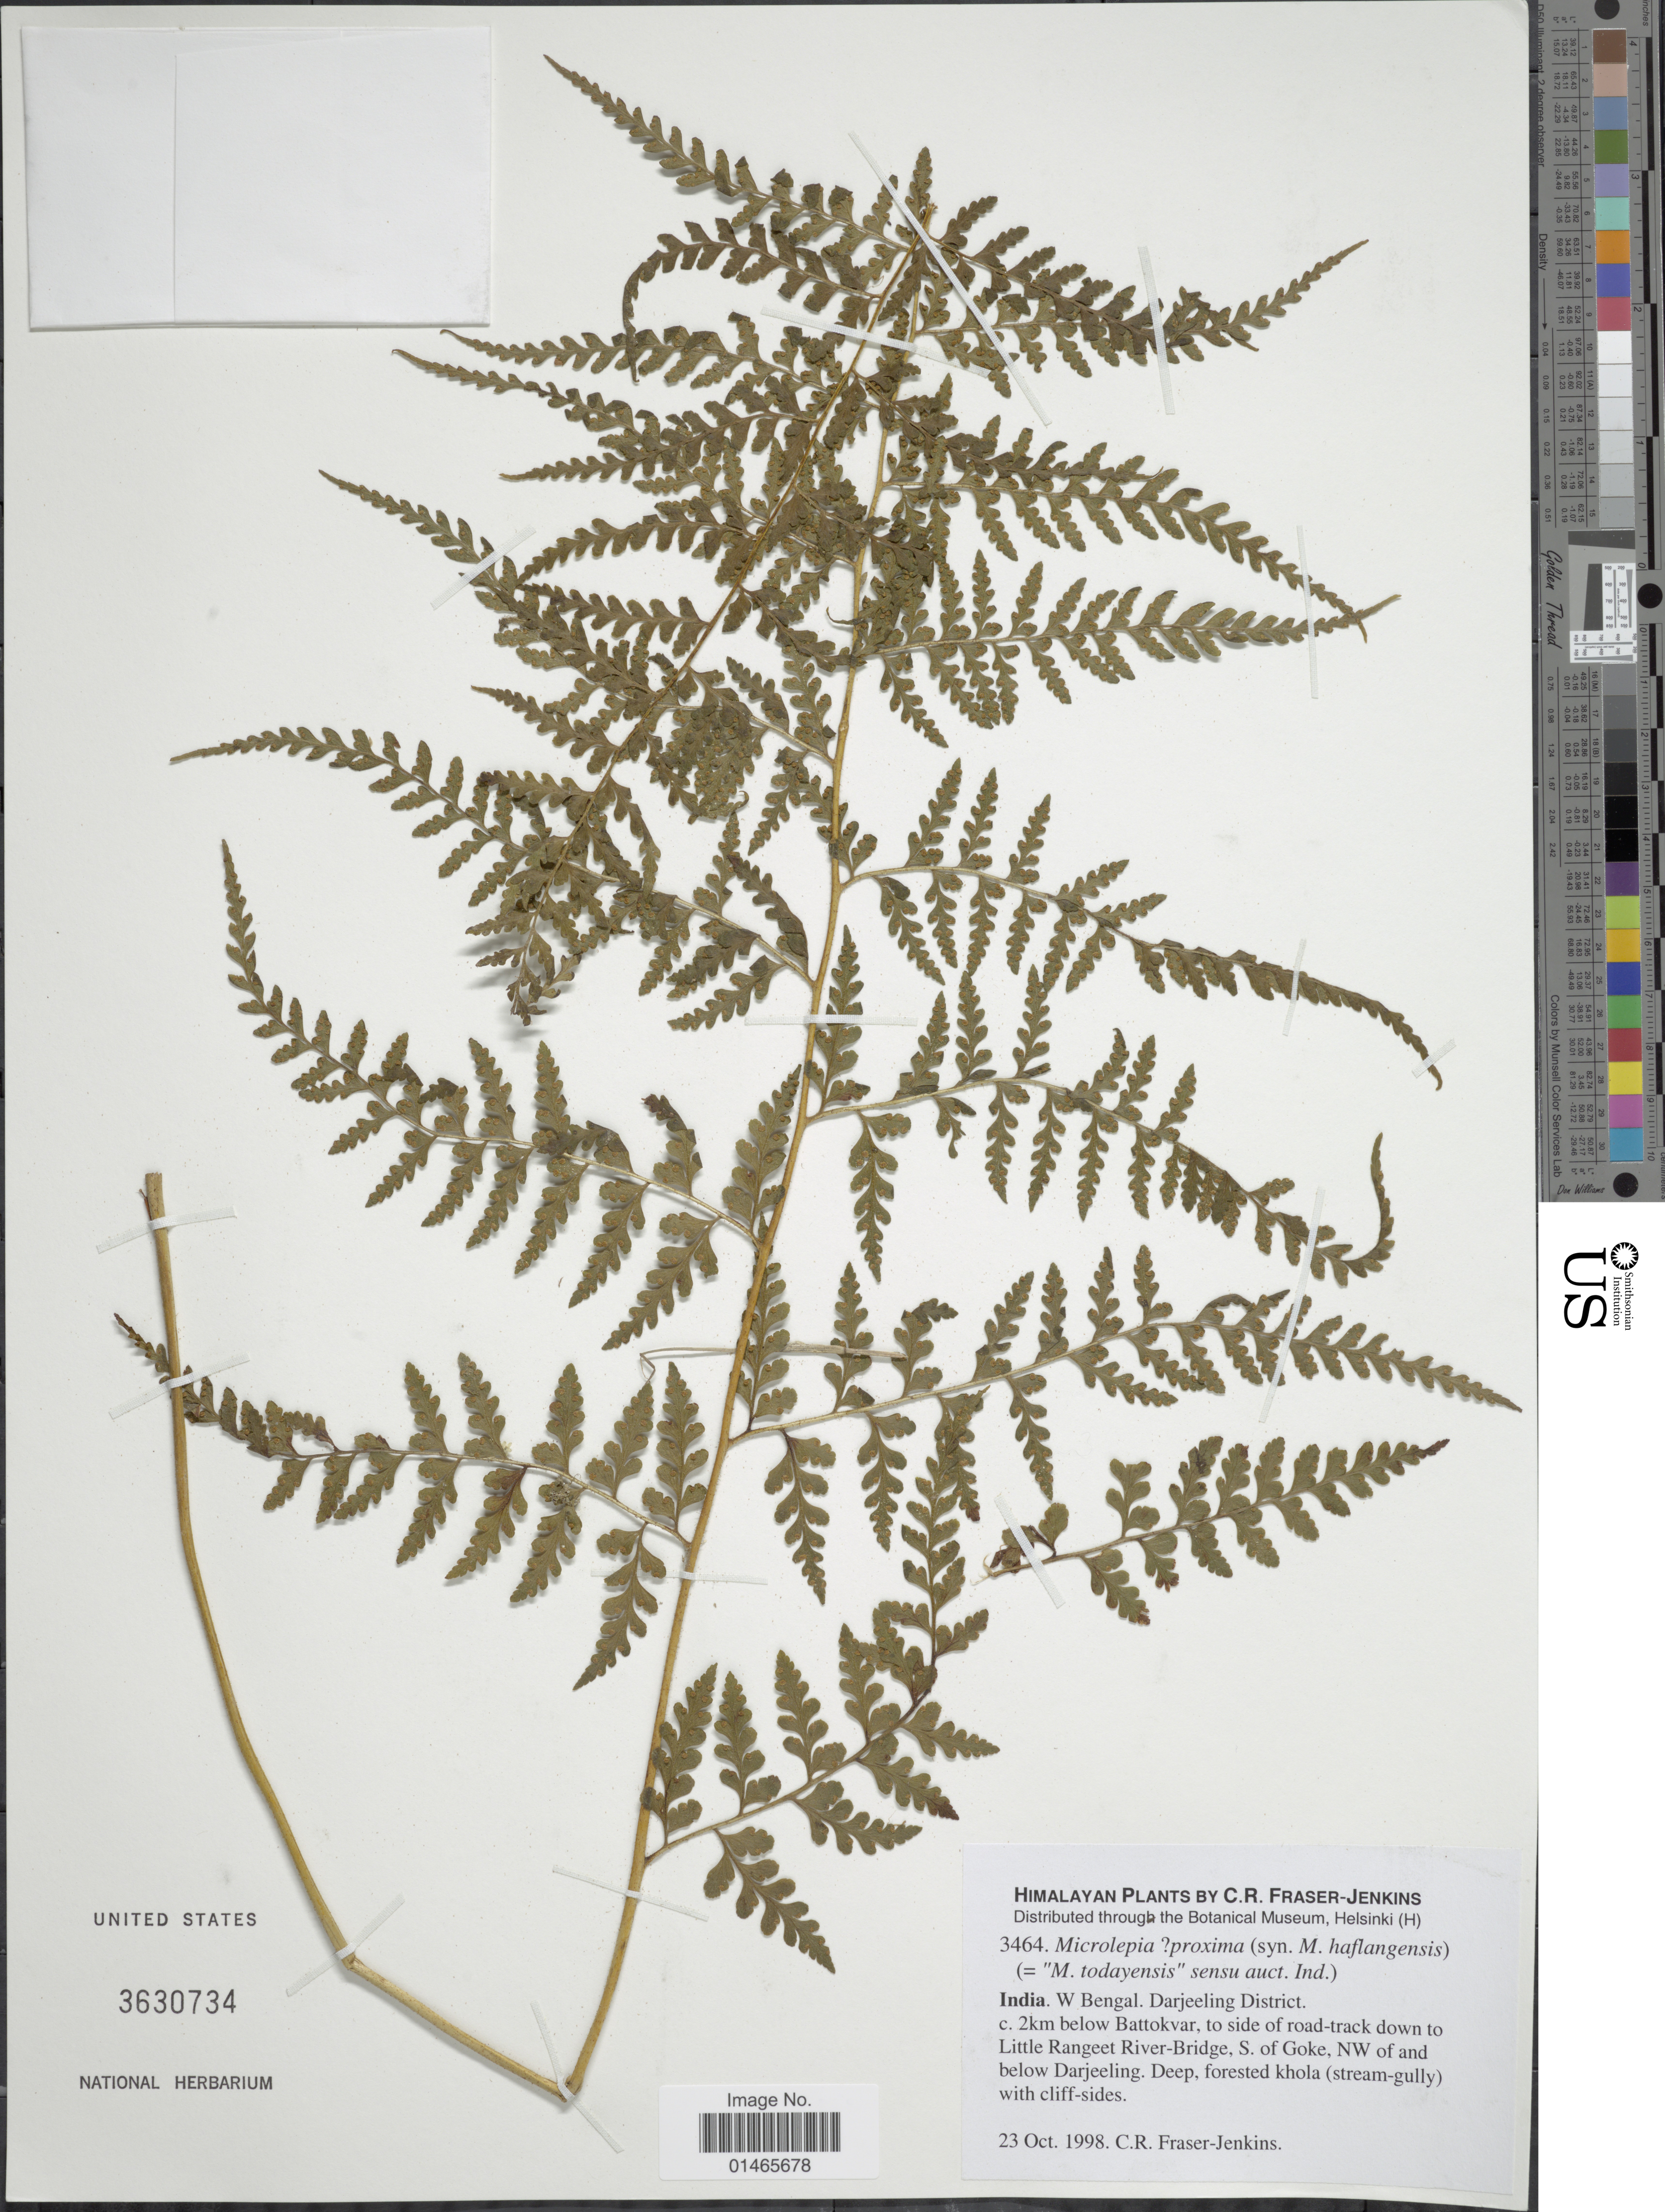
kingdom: Plantae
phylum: Tracheophyta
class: Polypodiopsida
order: Polypodiales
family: Dennstaedtiaceae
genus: Microlepia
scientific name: Microlepia proxima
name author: (Blume) C. Presl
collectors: C. R. Fraser-Jenkins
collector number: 3464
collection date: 1998-10-23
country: India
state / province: West Bengal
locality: Darjeeling District, c. 2 km below Battakvar, to side of road-track down to Little Rangeet River-Bridge, S. of Goke, NW of and below Darjeeling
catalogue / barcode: US 3630734